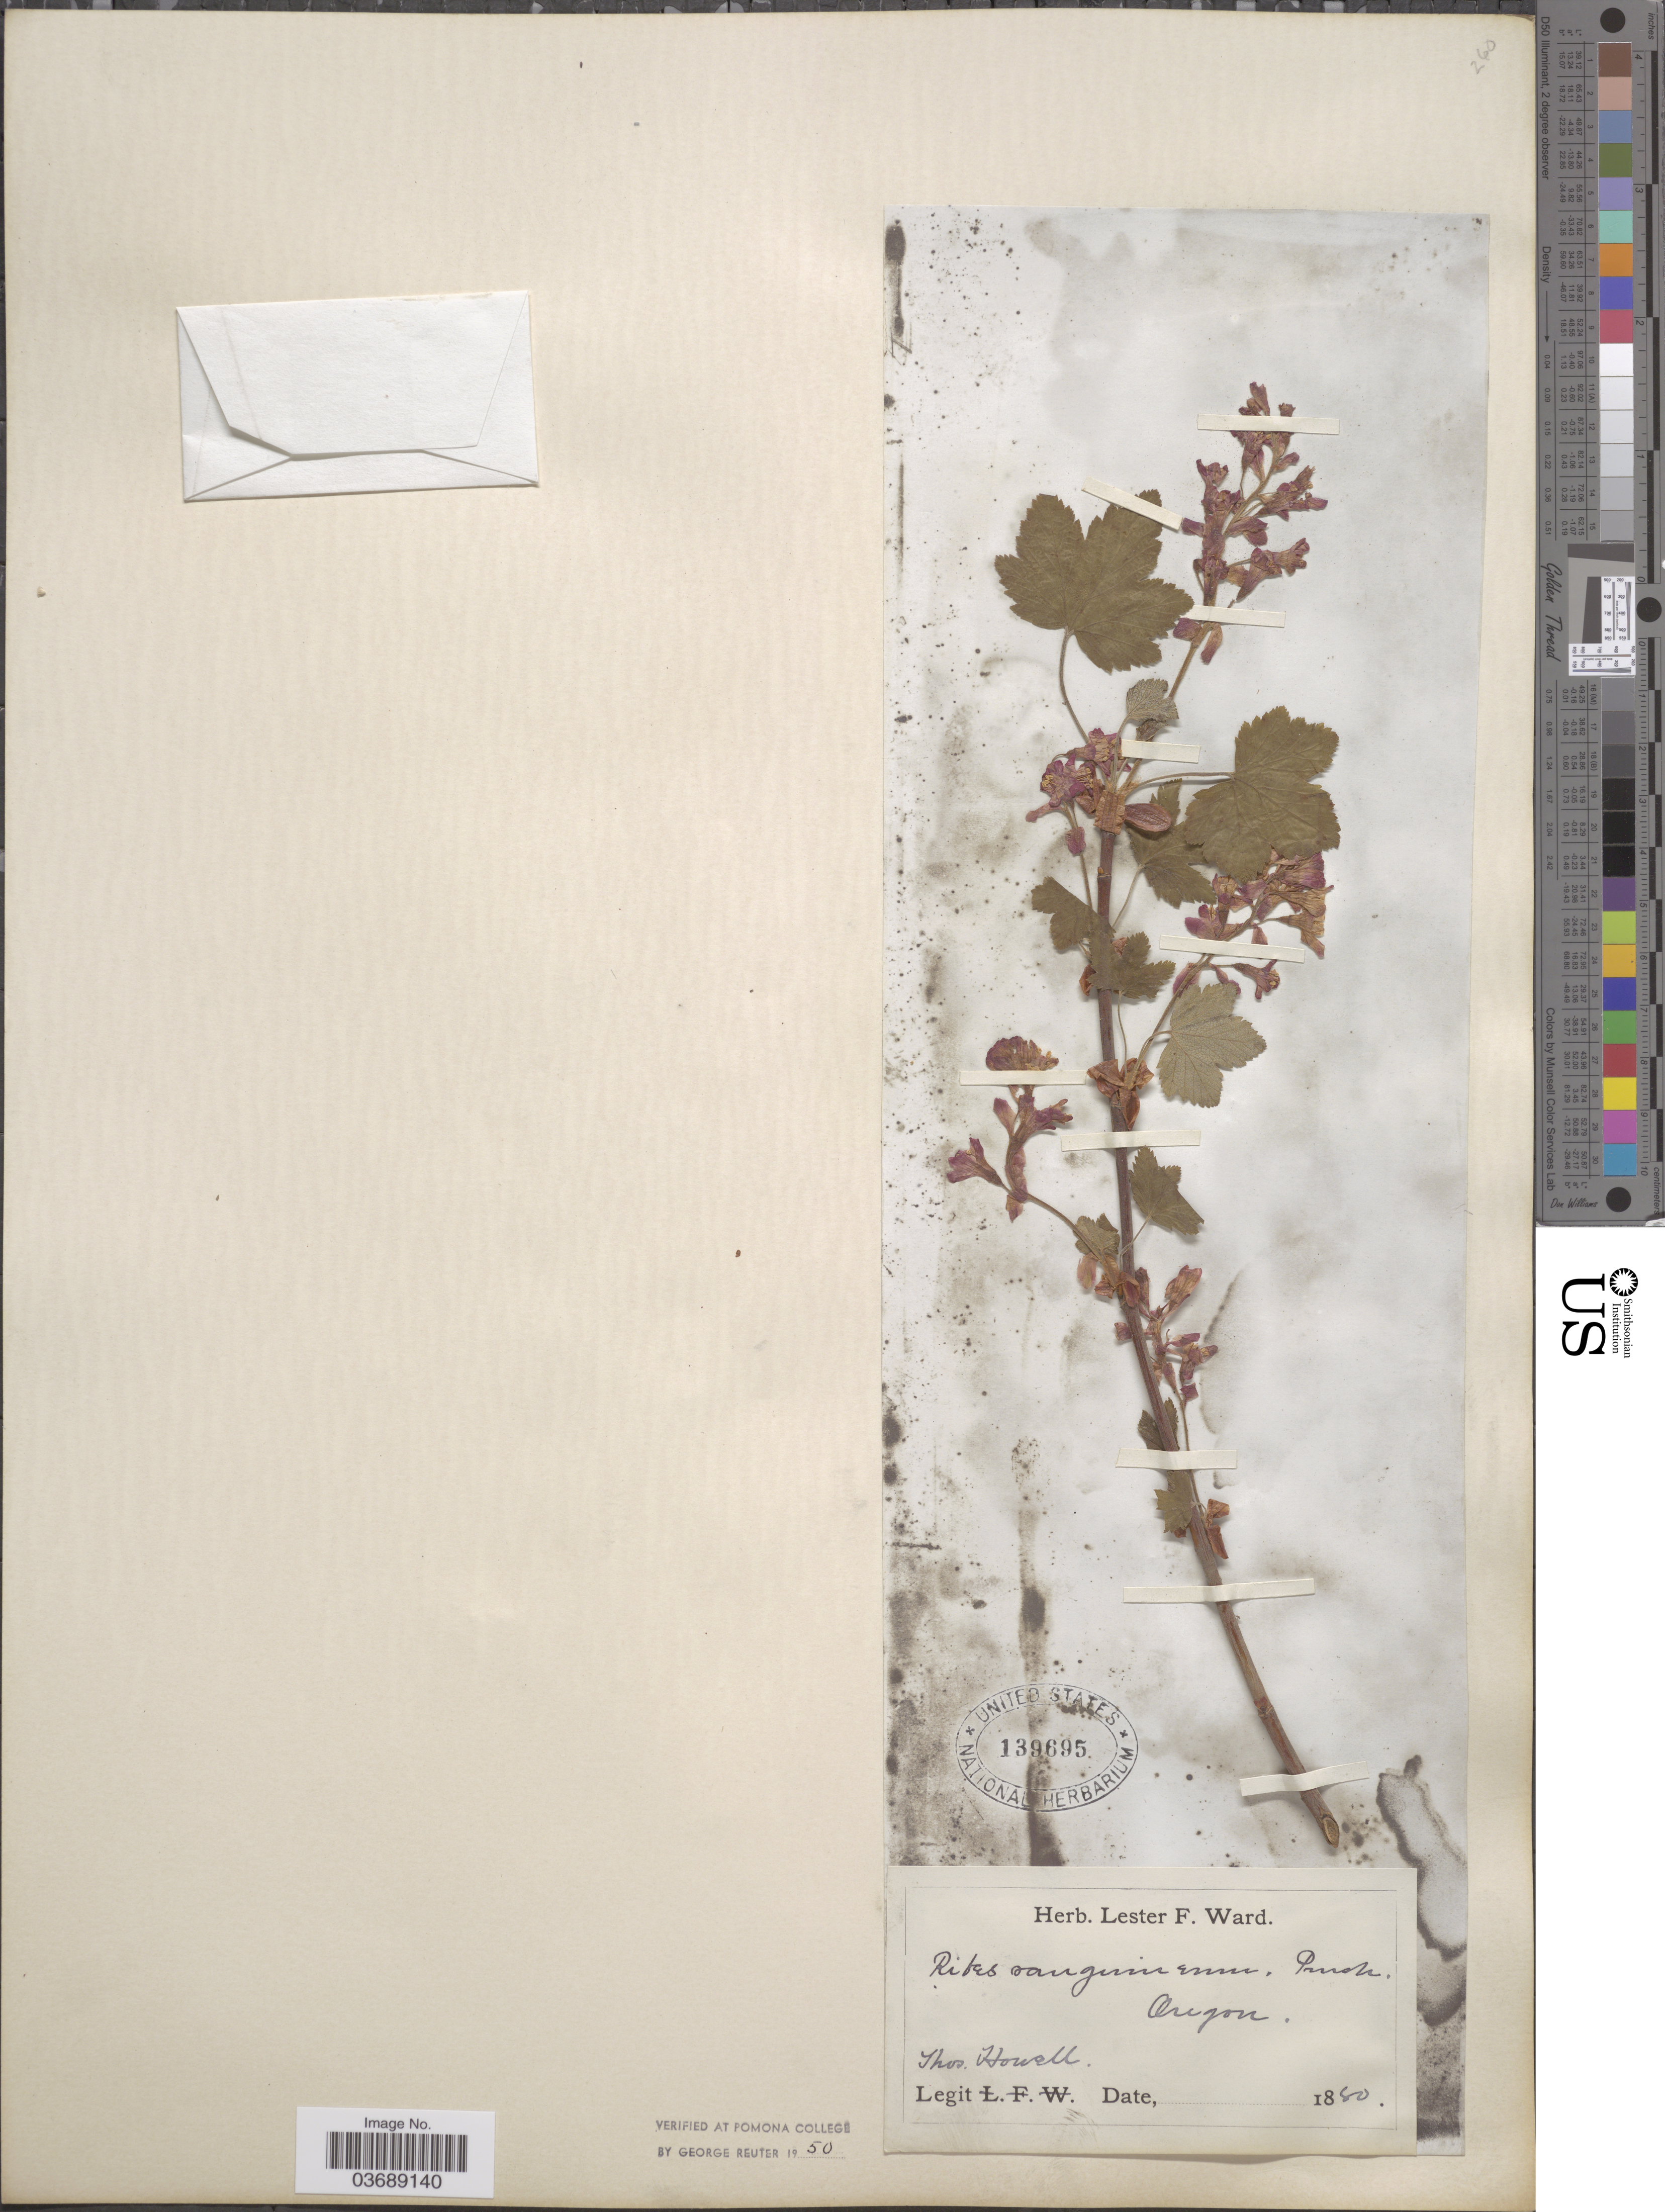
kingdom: Plantae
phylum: Tracheophyta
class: Magnoliopsida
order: Saxifragales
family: Grossulariaceae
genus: Ribes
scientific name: Ribes sanguineum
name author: Pursh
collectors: T. Howell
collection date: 1880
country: United States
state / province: Oregon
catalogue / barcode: US 139695